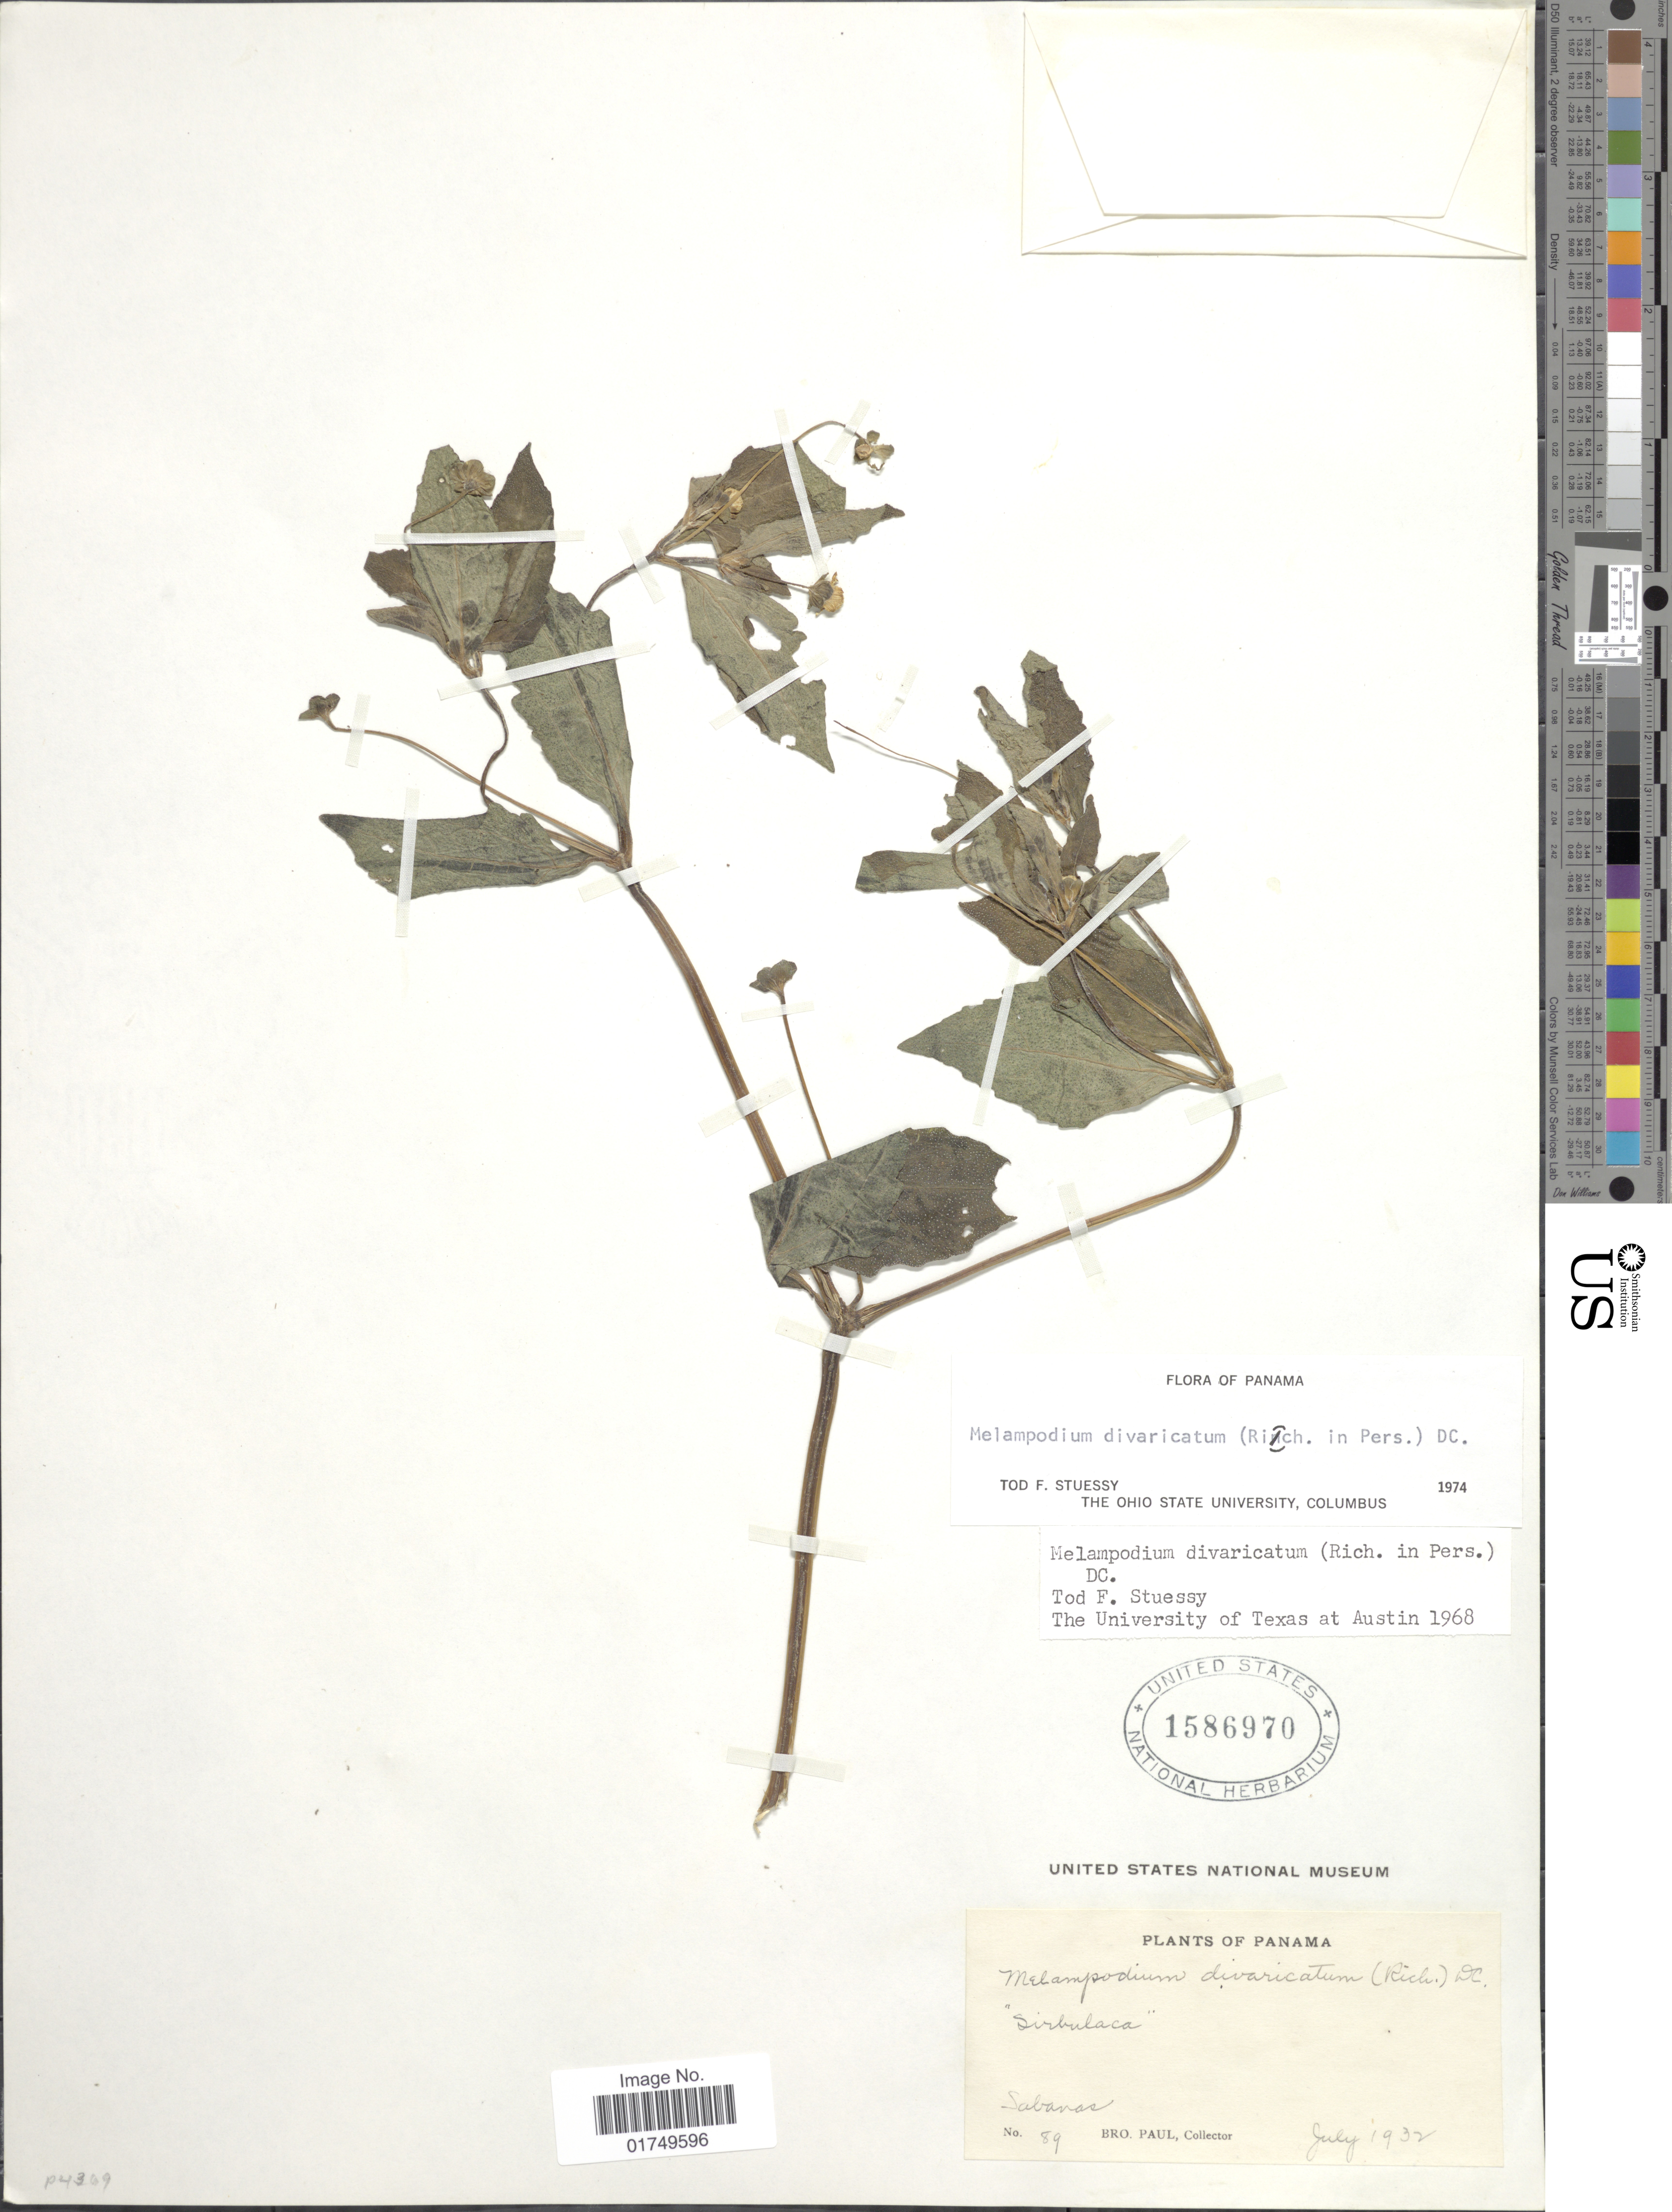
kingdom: Plantae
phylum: Tracheophyta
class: Magnoliopsida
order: Asterales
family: Asteraceae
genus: Melampodium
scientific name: Melampodium divaricatum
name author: (Rich.) DC.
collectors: B. Paul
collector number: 89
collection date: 1932-07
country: Panama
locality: Sabanas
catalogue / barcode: US 1586970